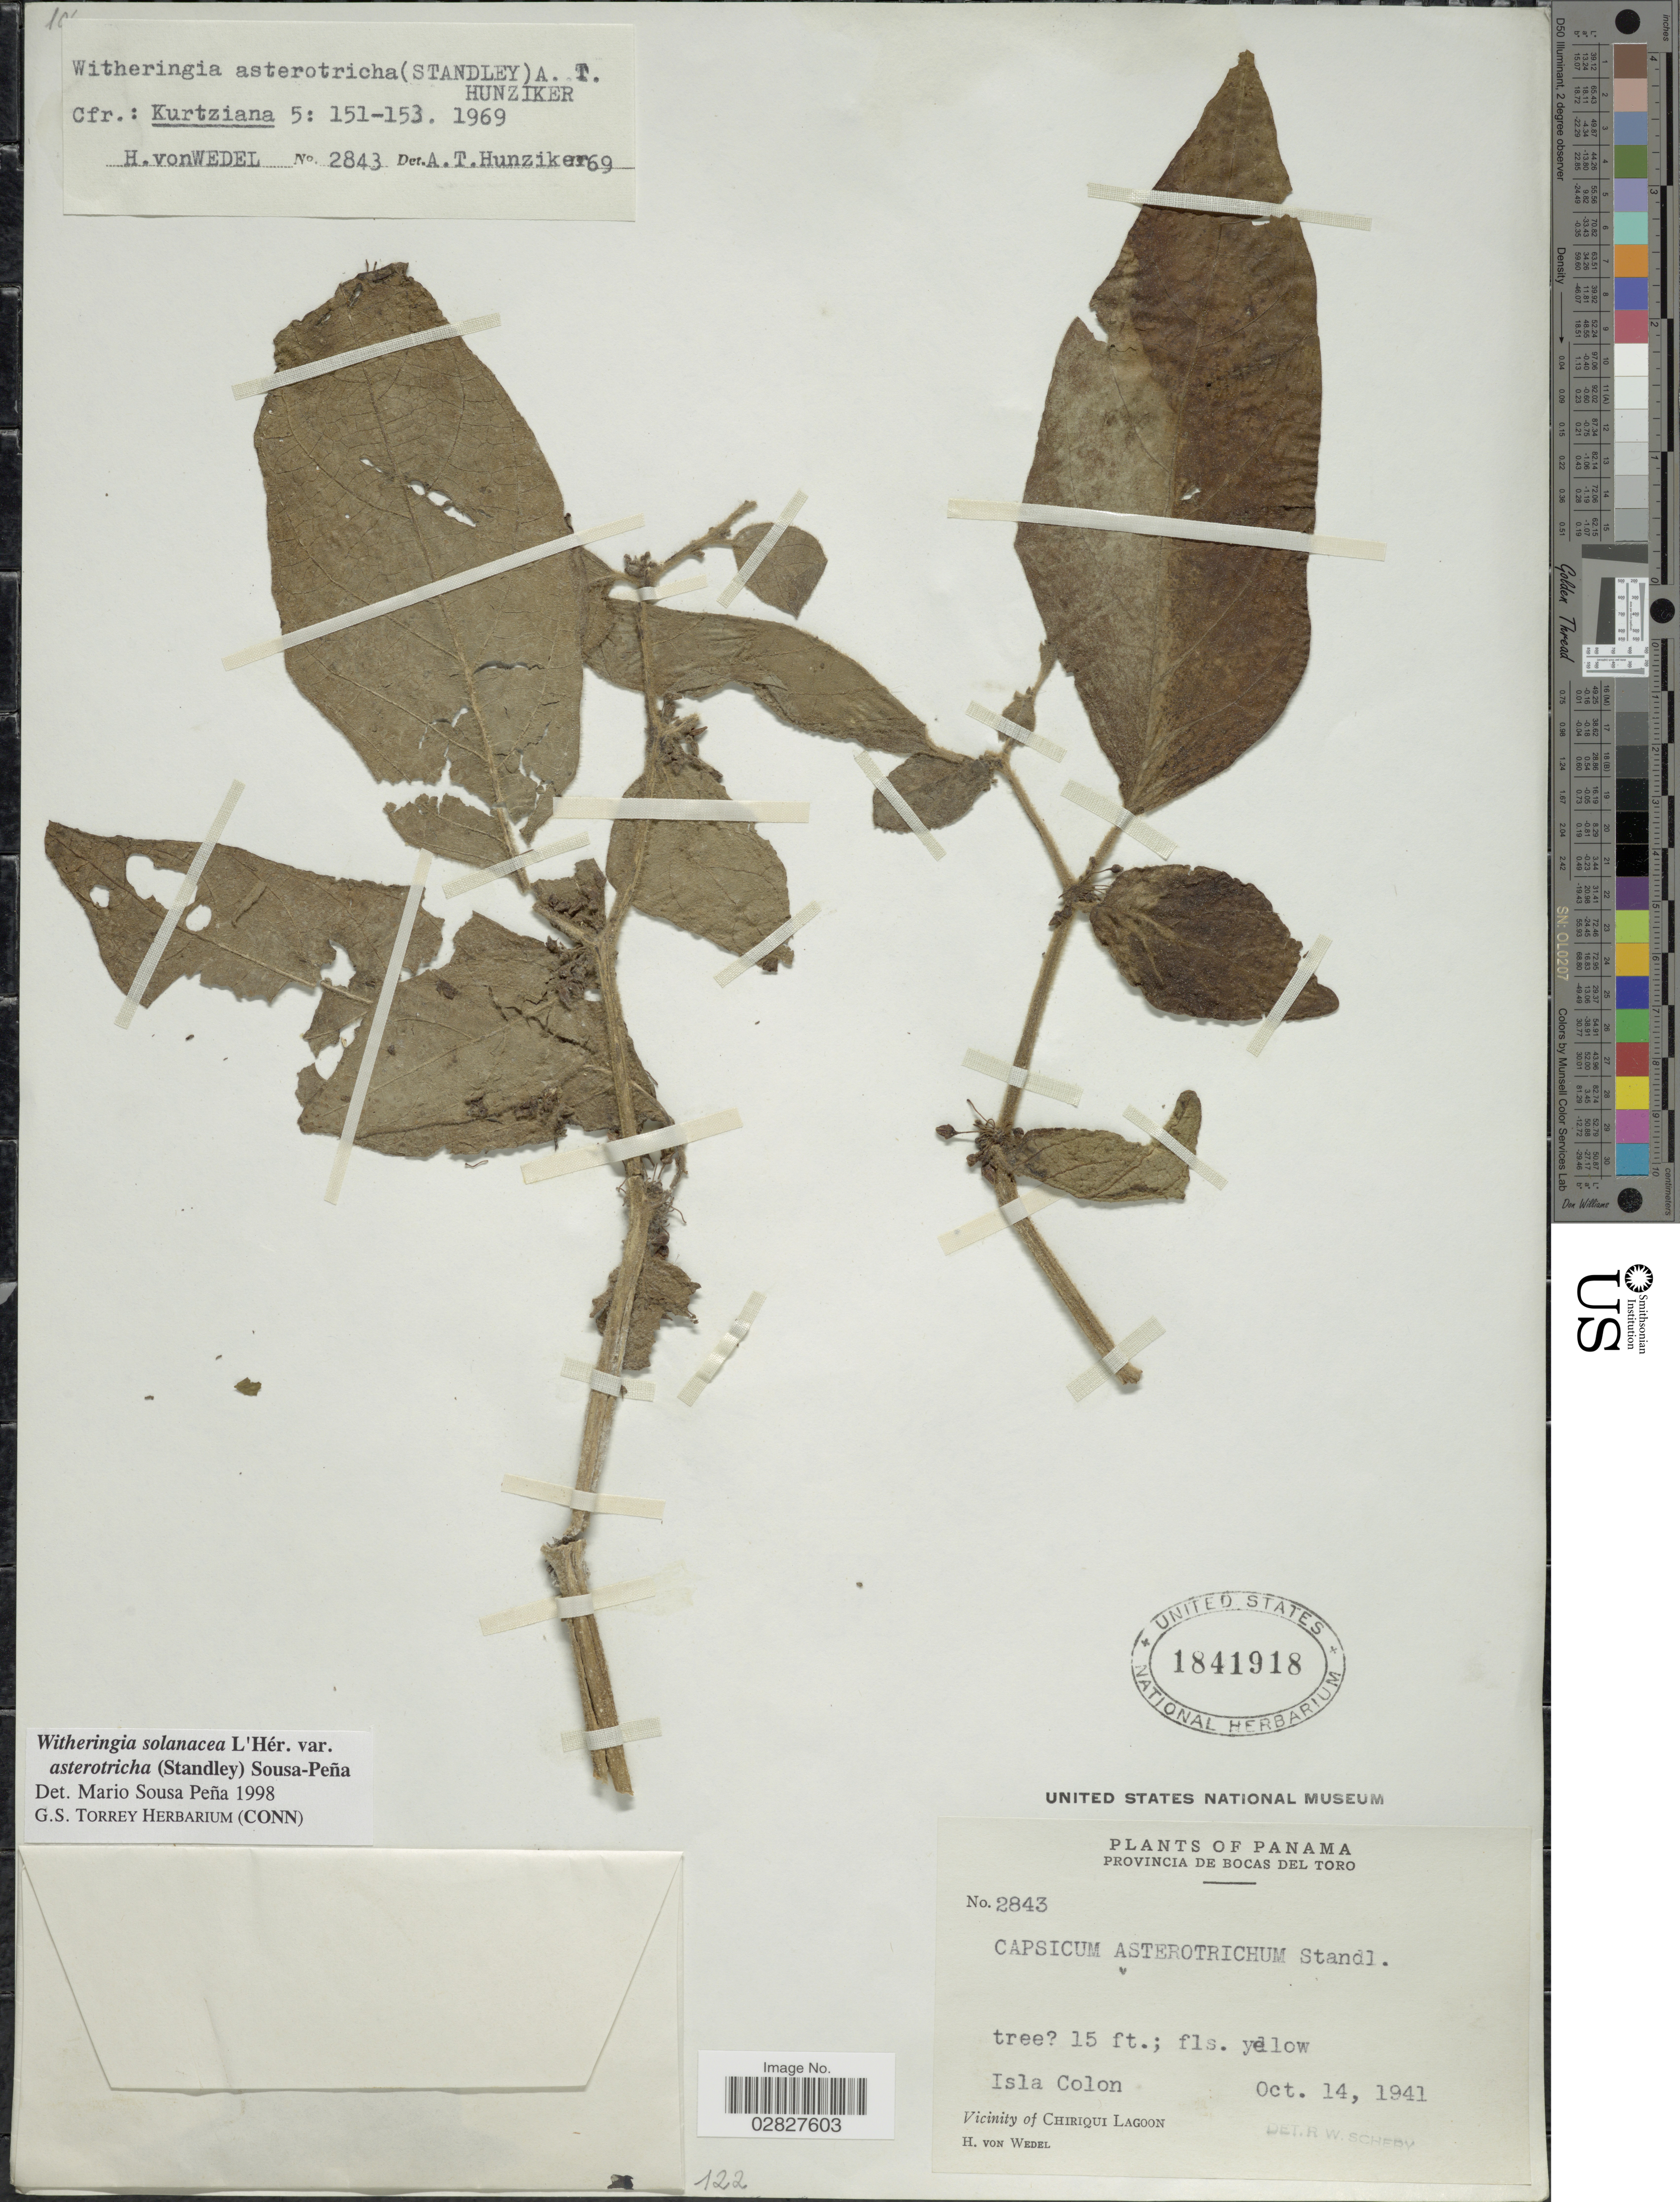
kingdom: Plantae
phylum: Tracheophyta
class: Magnoliopsida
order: Solanales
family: Solanaceae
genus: Witheringia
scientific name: Witheringia solanacea var. asterotricha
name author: (Standl.) Sousa-Peña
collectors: H. von Wedel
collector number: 2843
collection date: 1941-10-14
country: Panama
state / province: Bocas del Toro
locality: Isla Colon. Vicinity of Chiriqui Lagoon.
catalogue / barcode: US 1841918